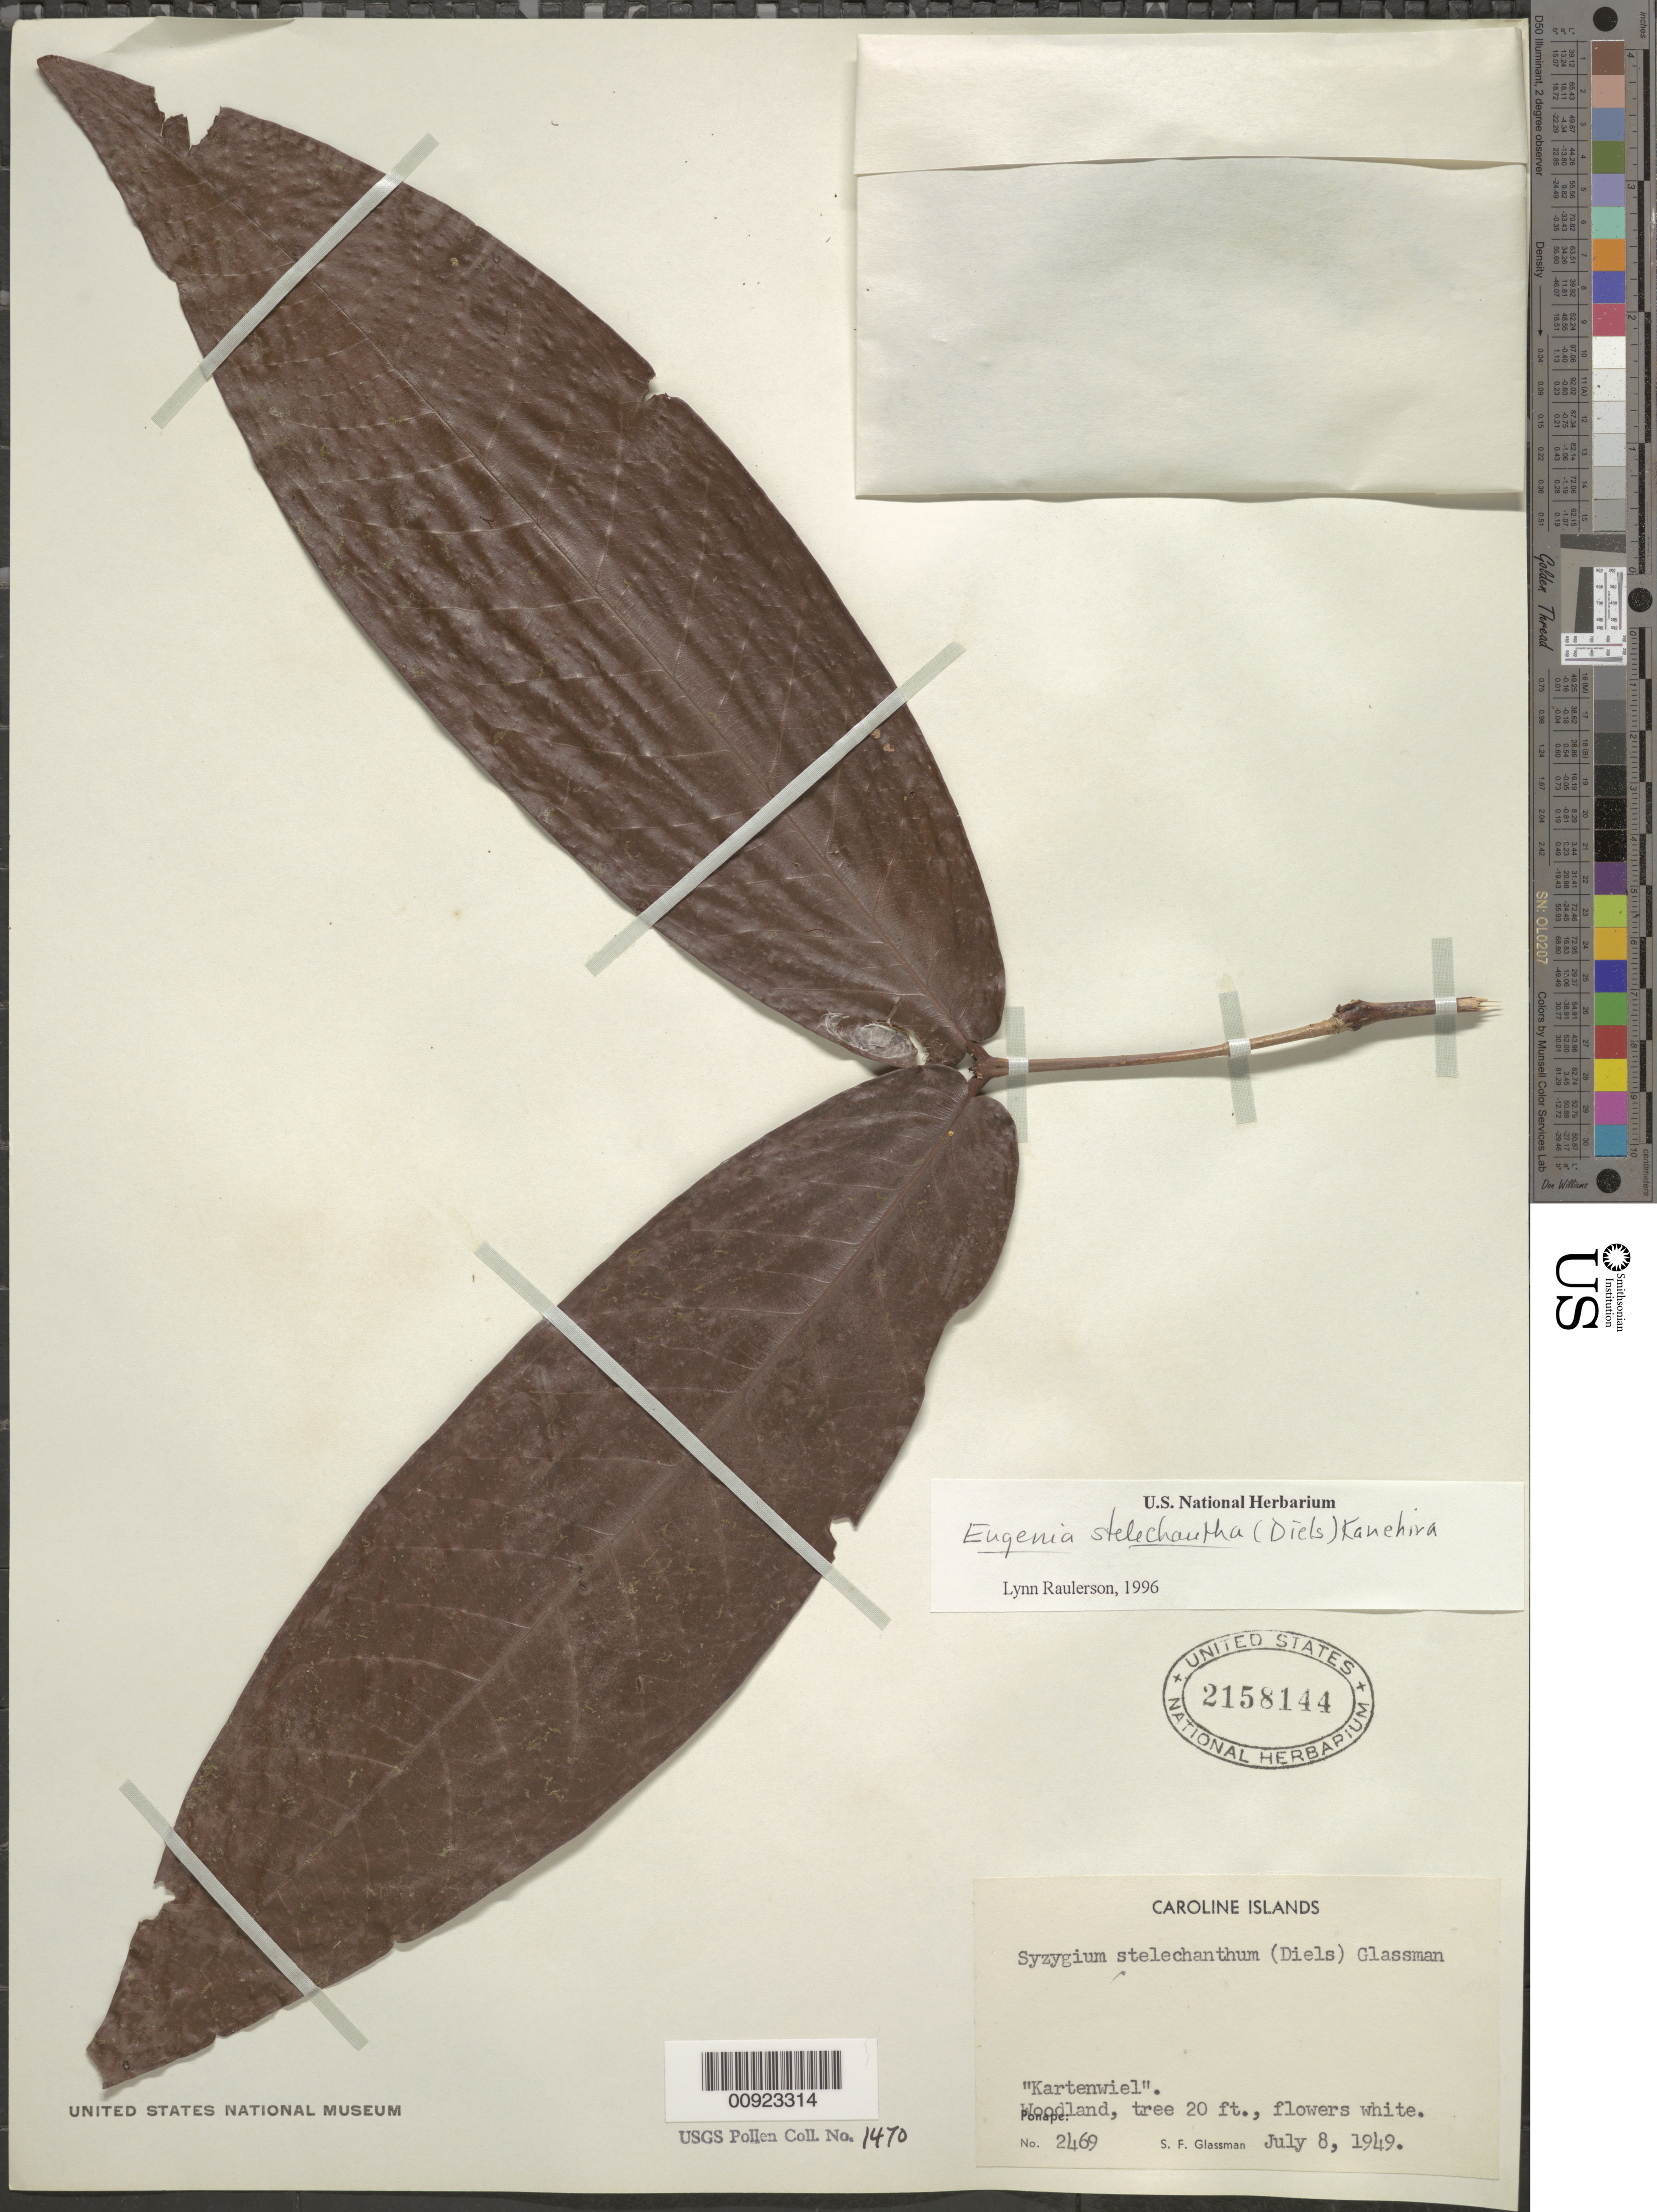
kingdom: Plantae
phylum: Tracheophyta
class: Magnoliopsida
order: Myrtales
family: Myrtaceae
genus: Syzygium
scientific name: Syzygium stelechanthum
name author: (Diels) Glassman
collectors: S. F. Glassman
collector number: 2469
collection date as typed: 08 Jul 1949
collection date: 1949-07-08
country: Micronesia, Federated States of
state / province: Pohnpei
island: Pohnpei [Ponape]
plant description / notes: cited by Byng et al., Phytotaxa 427(2): 125. 2019.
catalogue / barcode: US 2158144